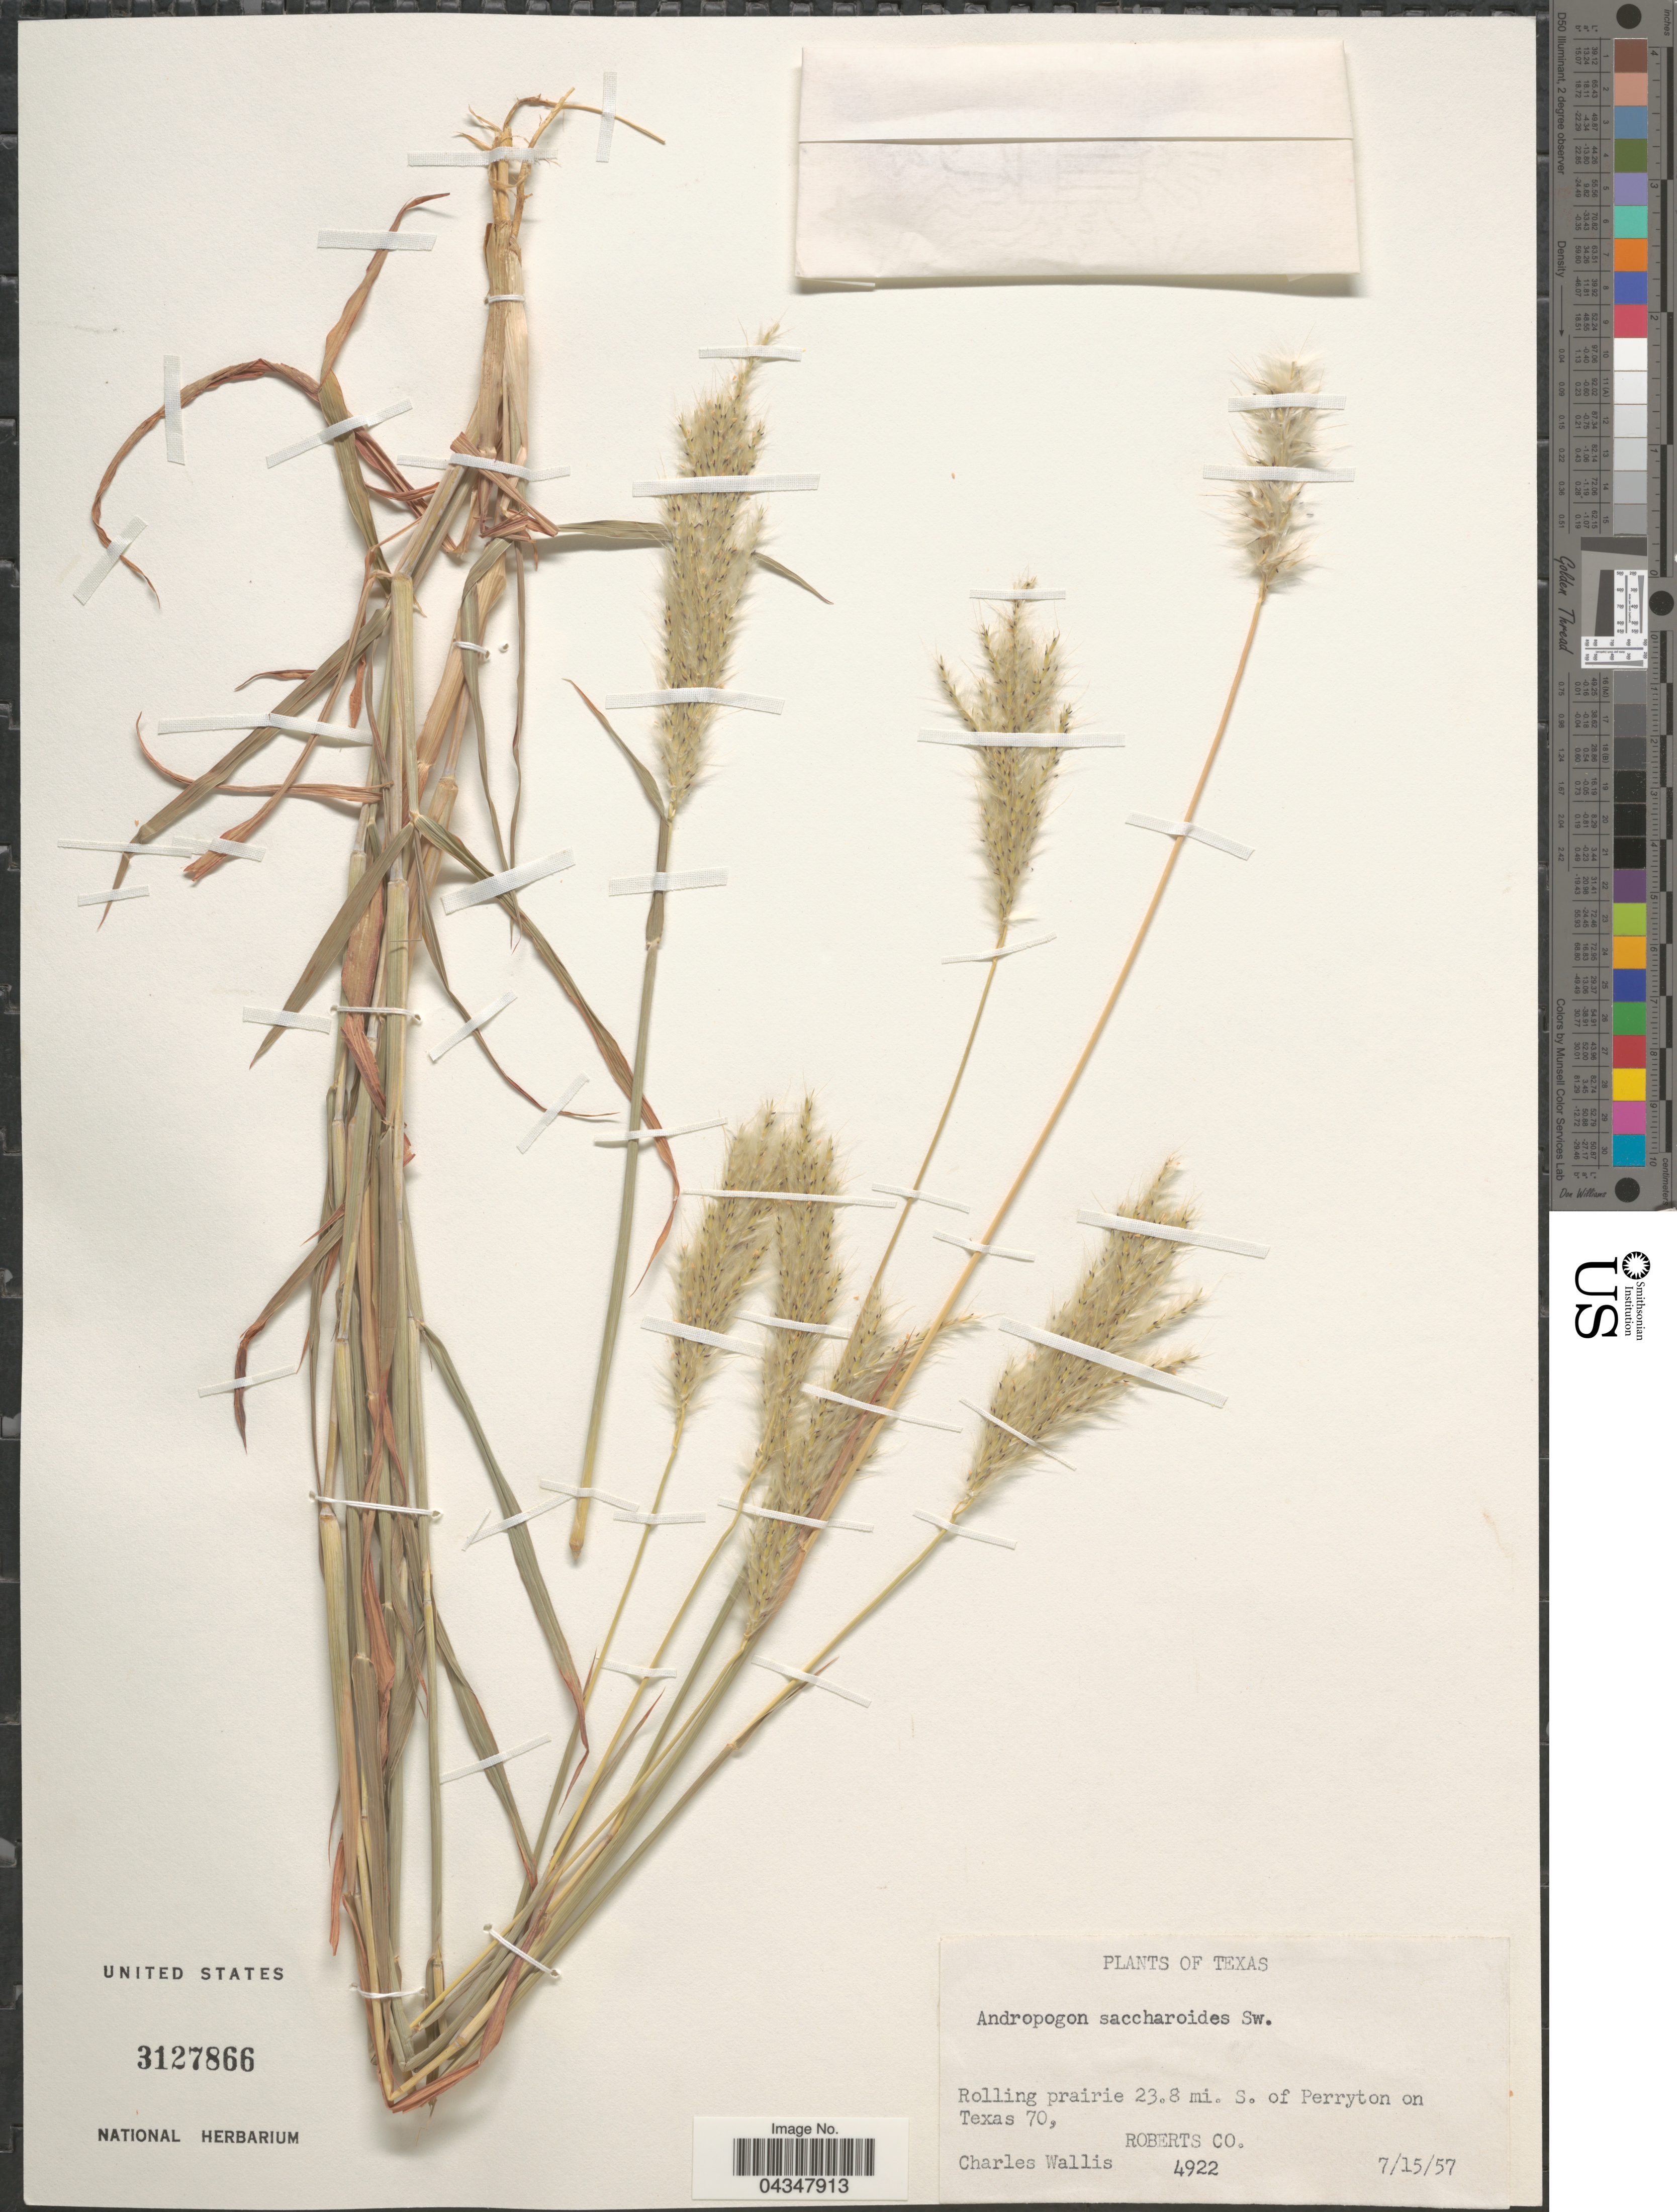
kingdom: Plantae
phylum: Tracheophyta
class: Liliopsida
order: Poales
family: Poaceae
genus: Bothriochloa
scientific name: Bothriochloa saccharoides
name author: (Sw.) Rydb.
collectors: C. Wallis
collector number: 4922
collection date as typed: Transcribed d/m/y: 15/7/57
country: United States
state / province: Texas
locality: Rolling prairie 23.8 mi. S. of Perryton on Texas 70, Roberts Co.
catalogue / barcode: US 3127866